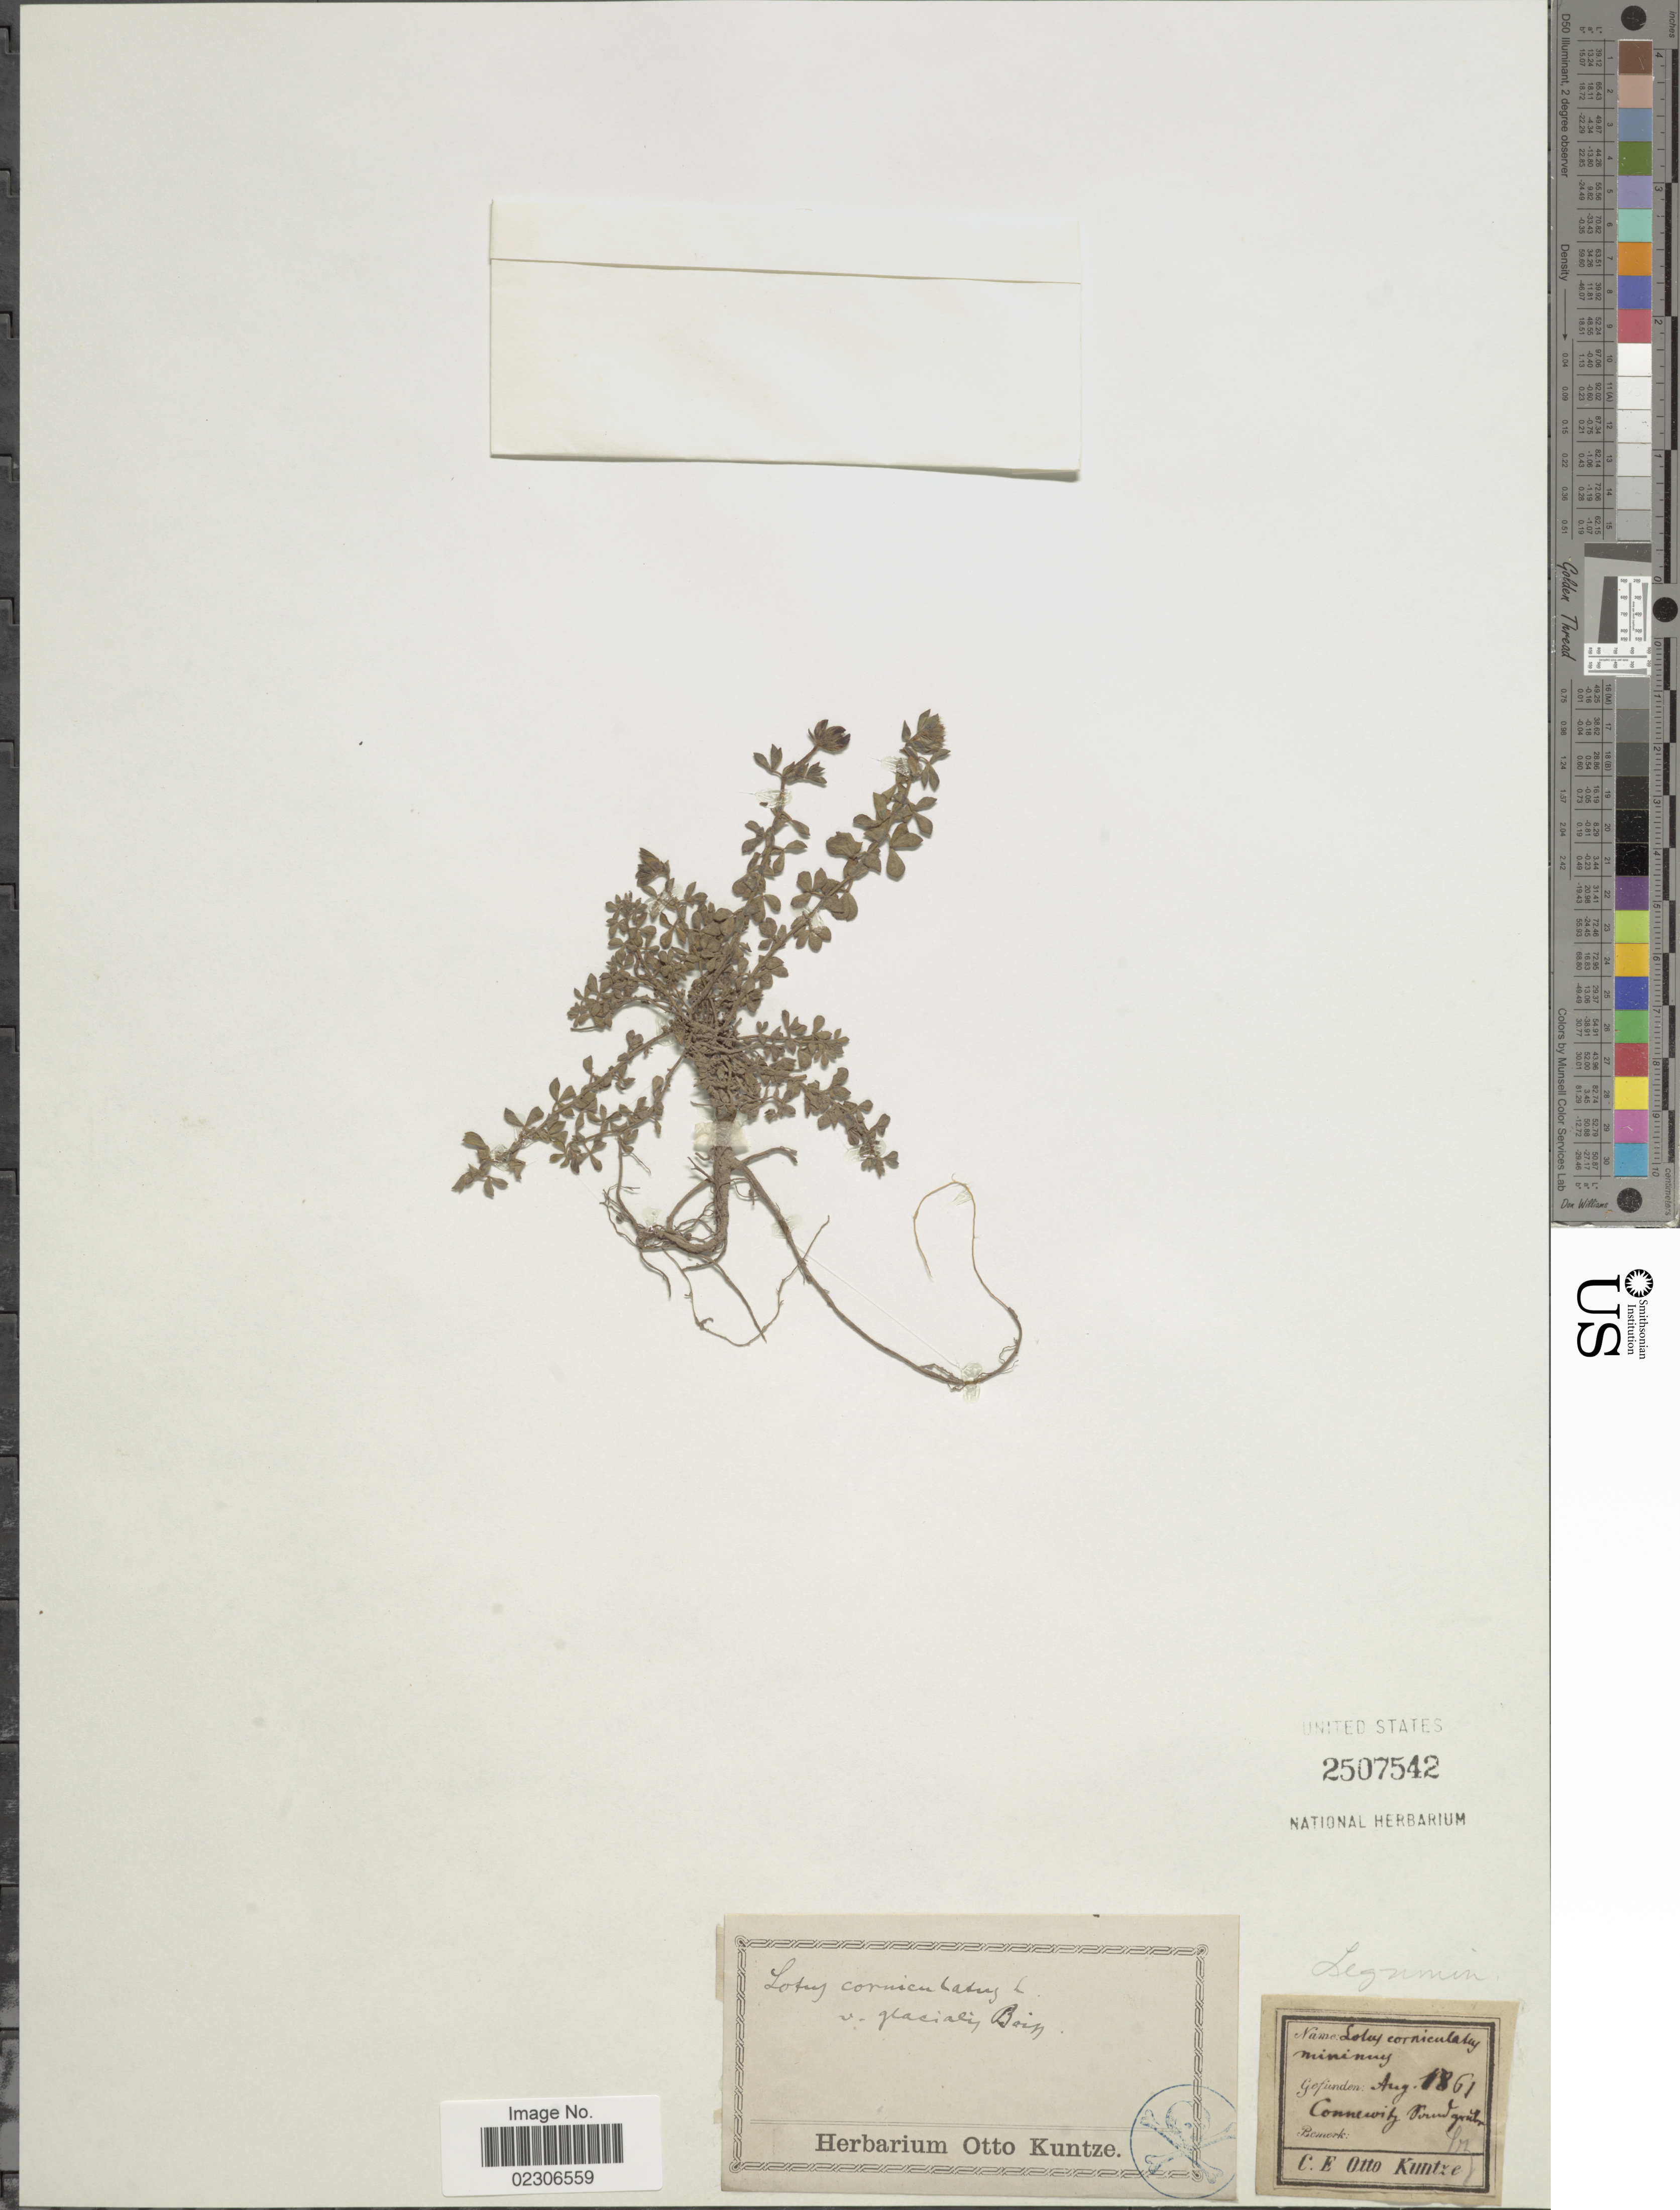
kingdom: Plantae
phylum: Tracheophyta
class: Magnoliopsida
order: Fabales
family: Fabaceae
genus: Lotus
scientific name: Lotus corniculatus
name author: L.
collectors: C.E.O. Kuntze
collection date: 1861-08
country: Germany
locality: Connewitz Frud grutn [interpreted]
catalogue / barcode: US 2507542